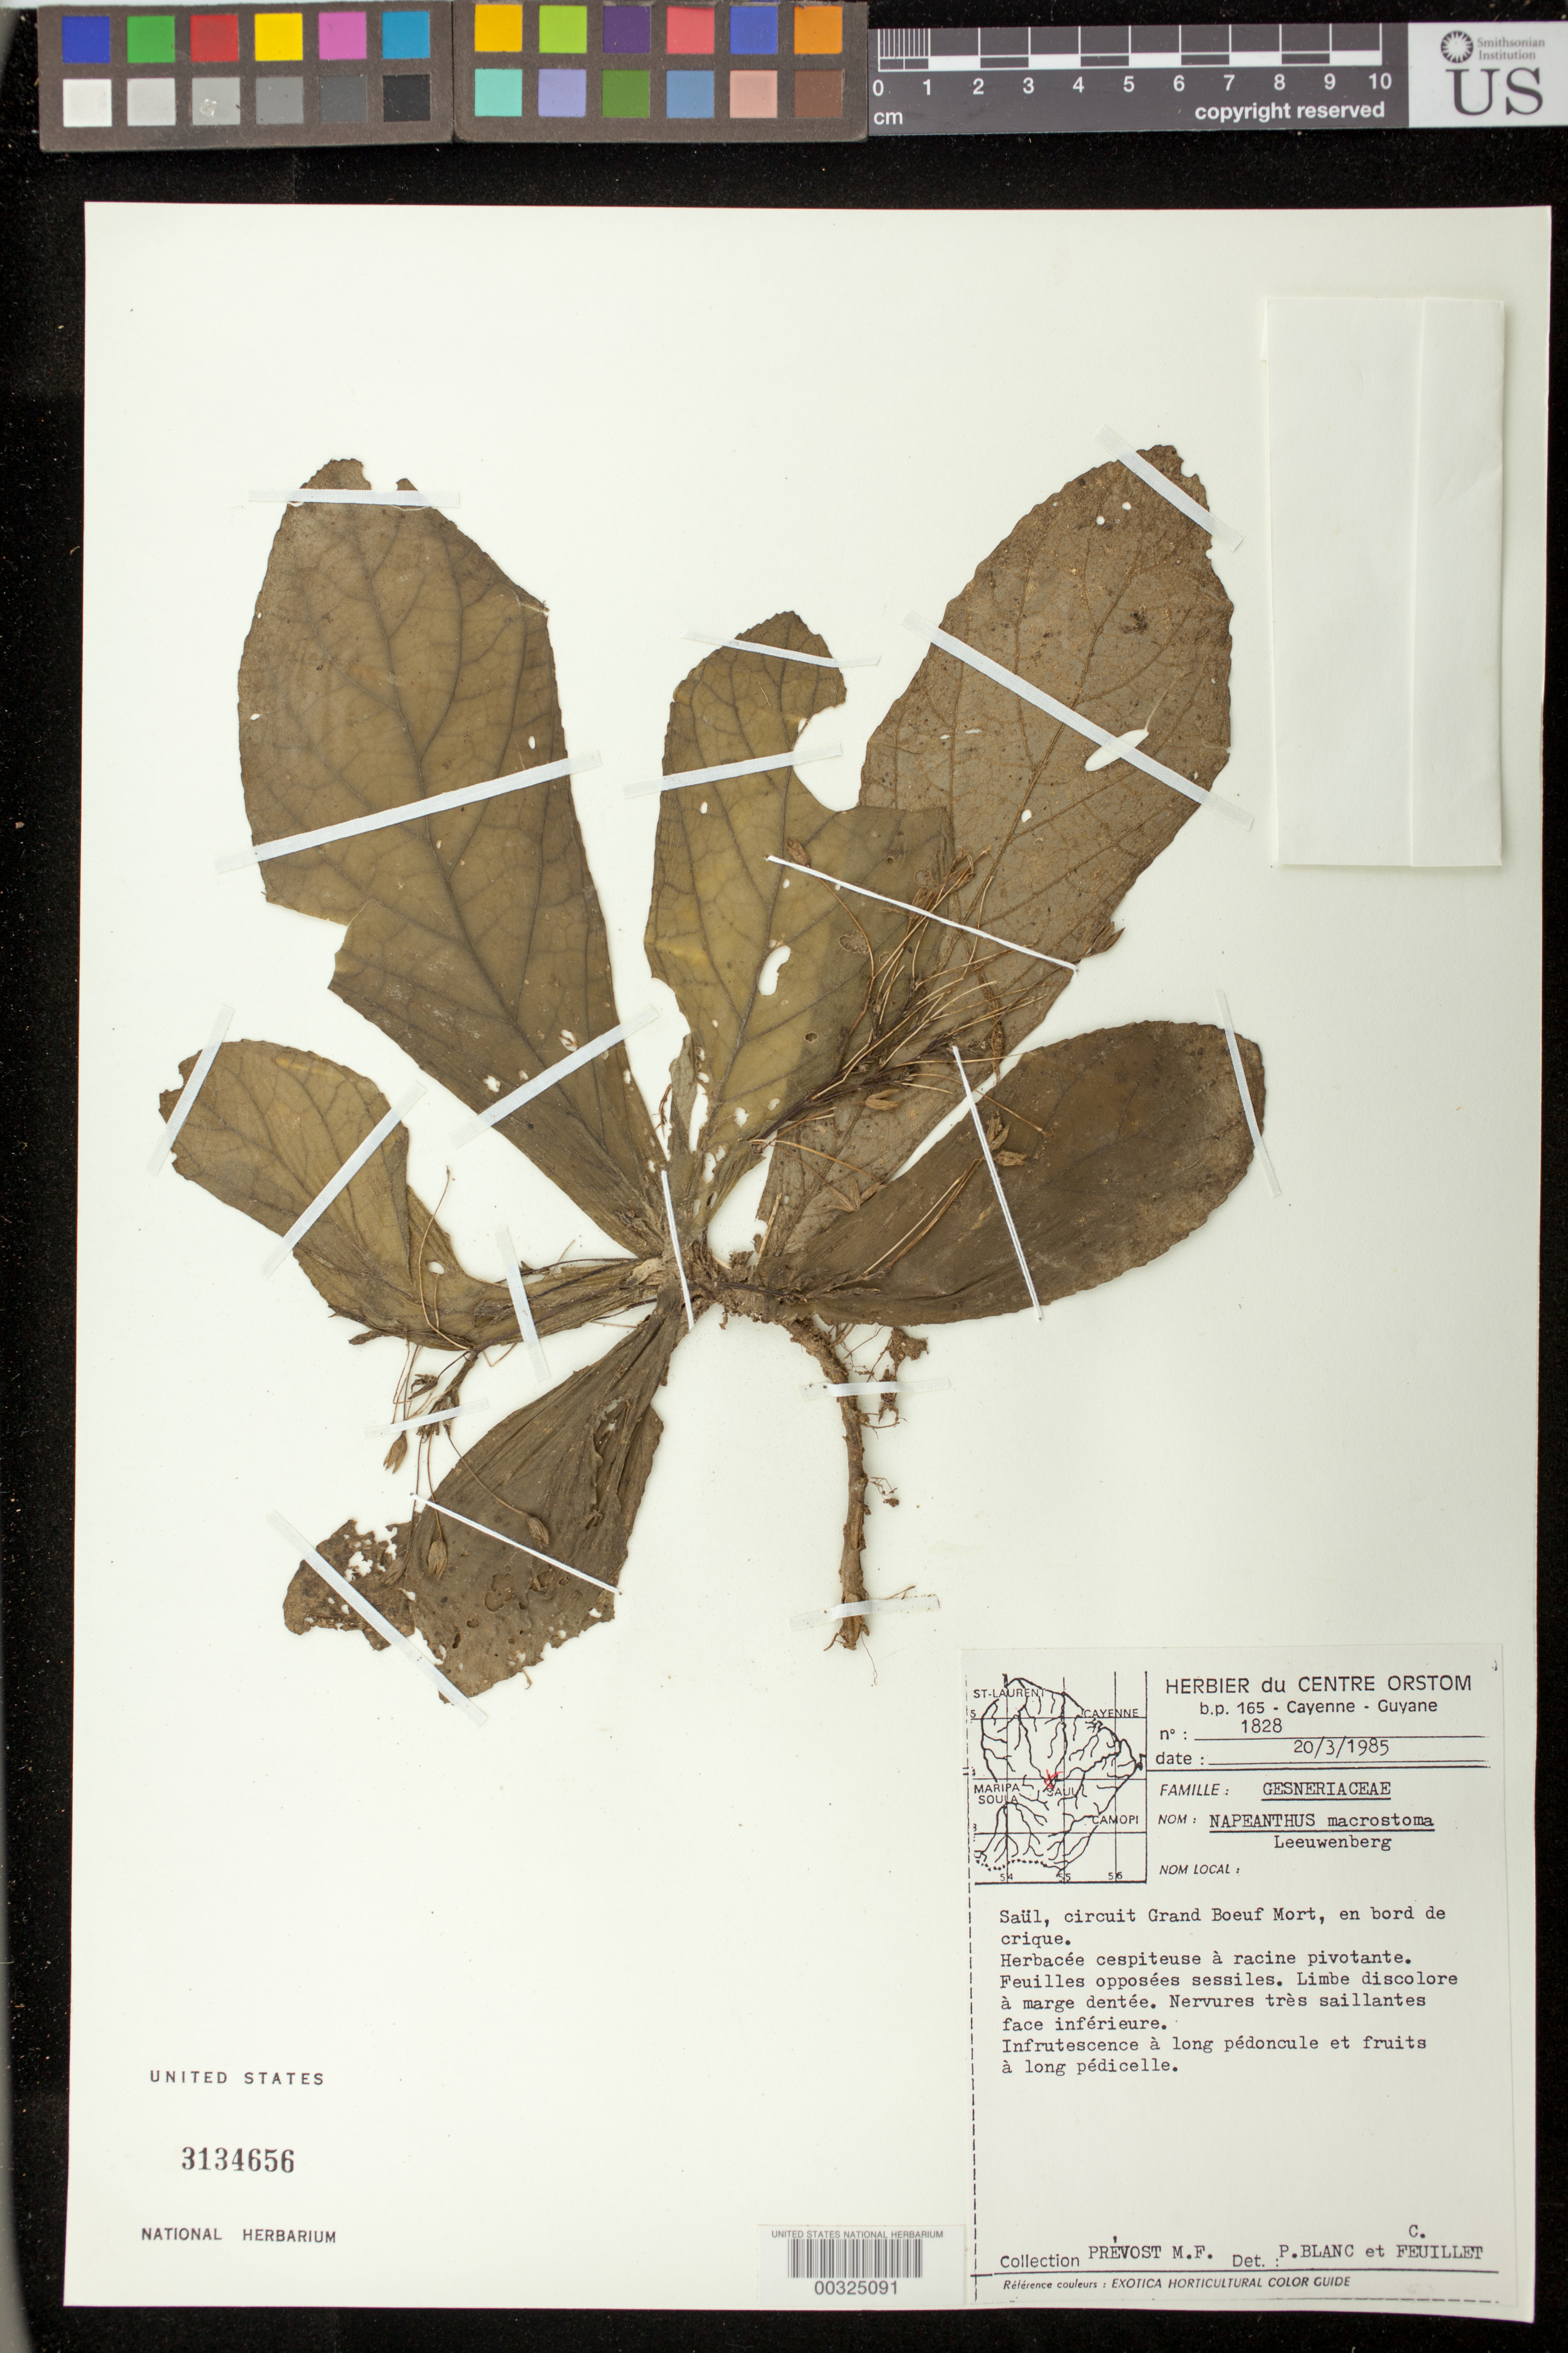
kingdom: Plantae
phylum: Tracheophyta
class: Magnoliopsida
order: Lamiales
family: Gesneriaceae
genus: Napeanthus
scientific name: Napeanthus macrostoma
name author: Leeuwenb.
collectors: M.-F. Prévost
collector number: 1828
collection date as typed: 20 Mar 1985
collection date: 1985-03-20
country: French Guiana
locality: Saül, circuit Grand Boeuf Mort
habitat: en bord de crique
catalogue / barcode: US 3134656